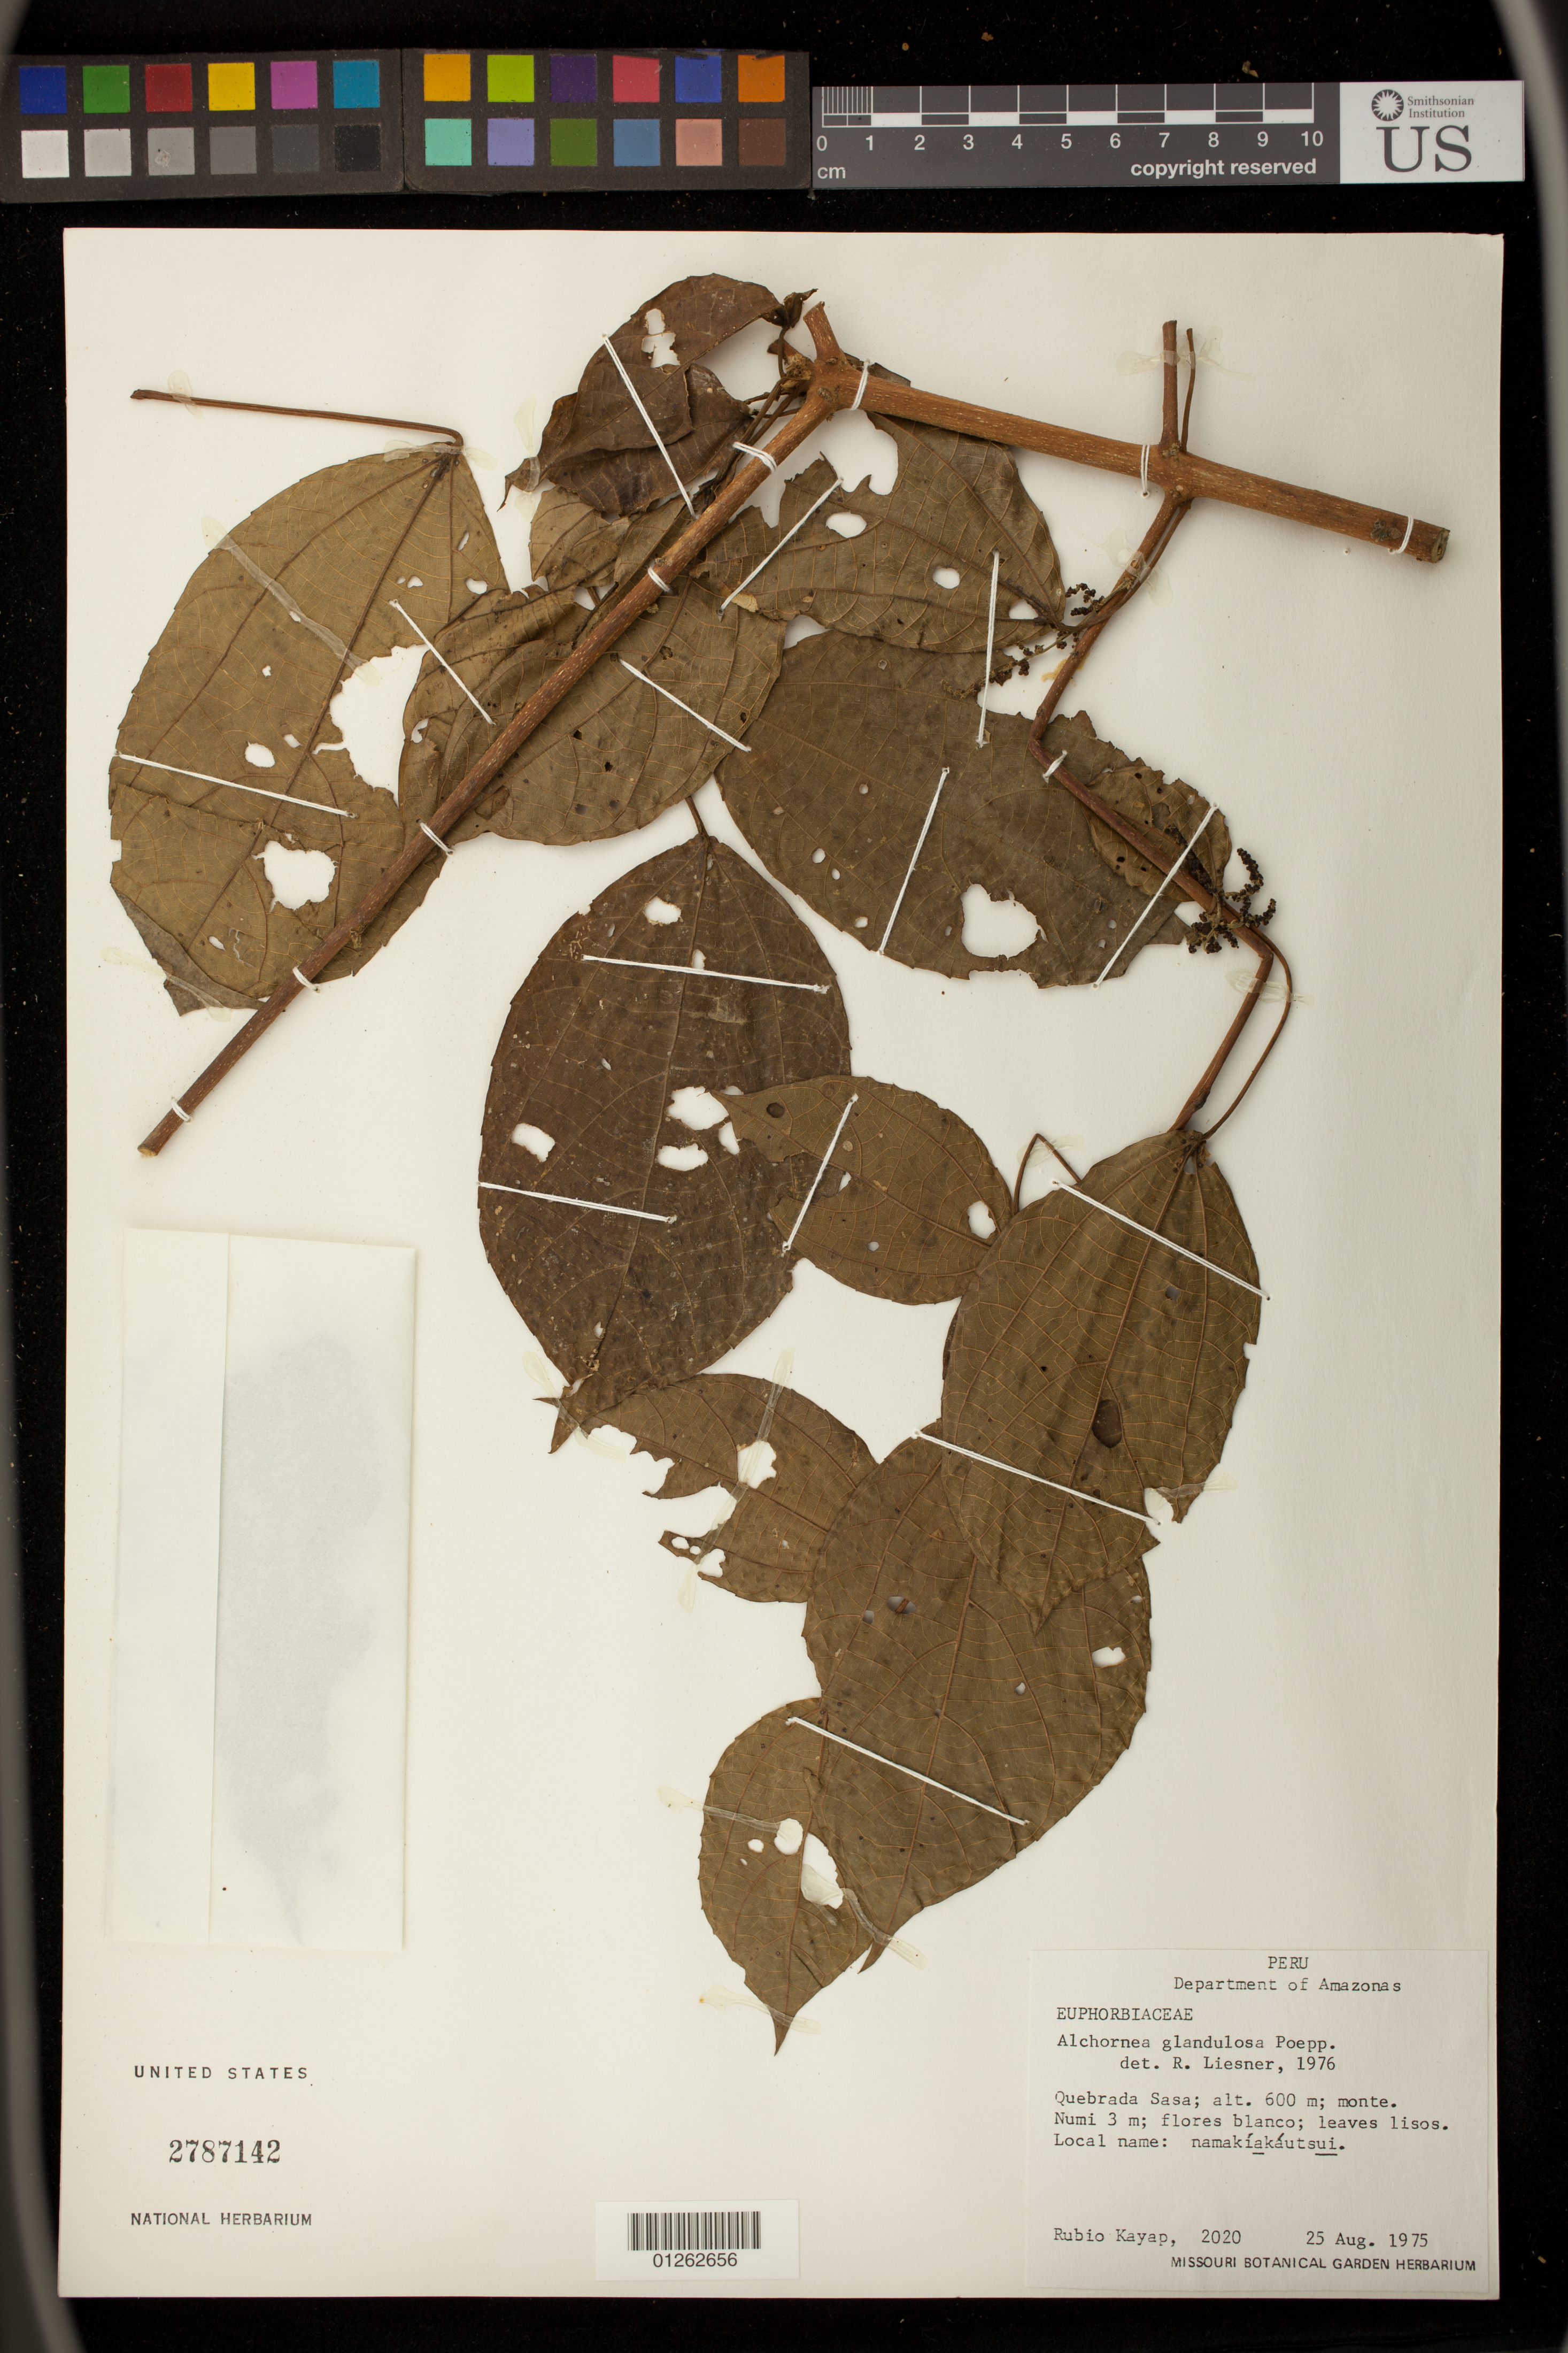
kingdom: Plantae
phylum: Tracheophyta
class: Magnoliopsida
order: Malpighiales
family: Euphorbiaceae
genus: Alchornea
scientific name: Alchornea glandulosa subsp. glandulosa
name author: Poepp.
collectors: R. Kayap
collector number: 2020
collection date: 1975-08-25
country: Peru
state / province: Amazonas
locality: Quebrada Sasa; monte.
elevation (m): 600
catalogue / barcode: US 2787142